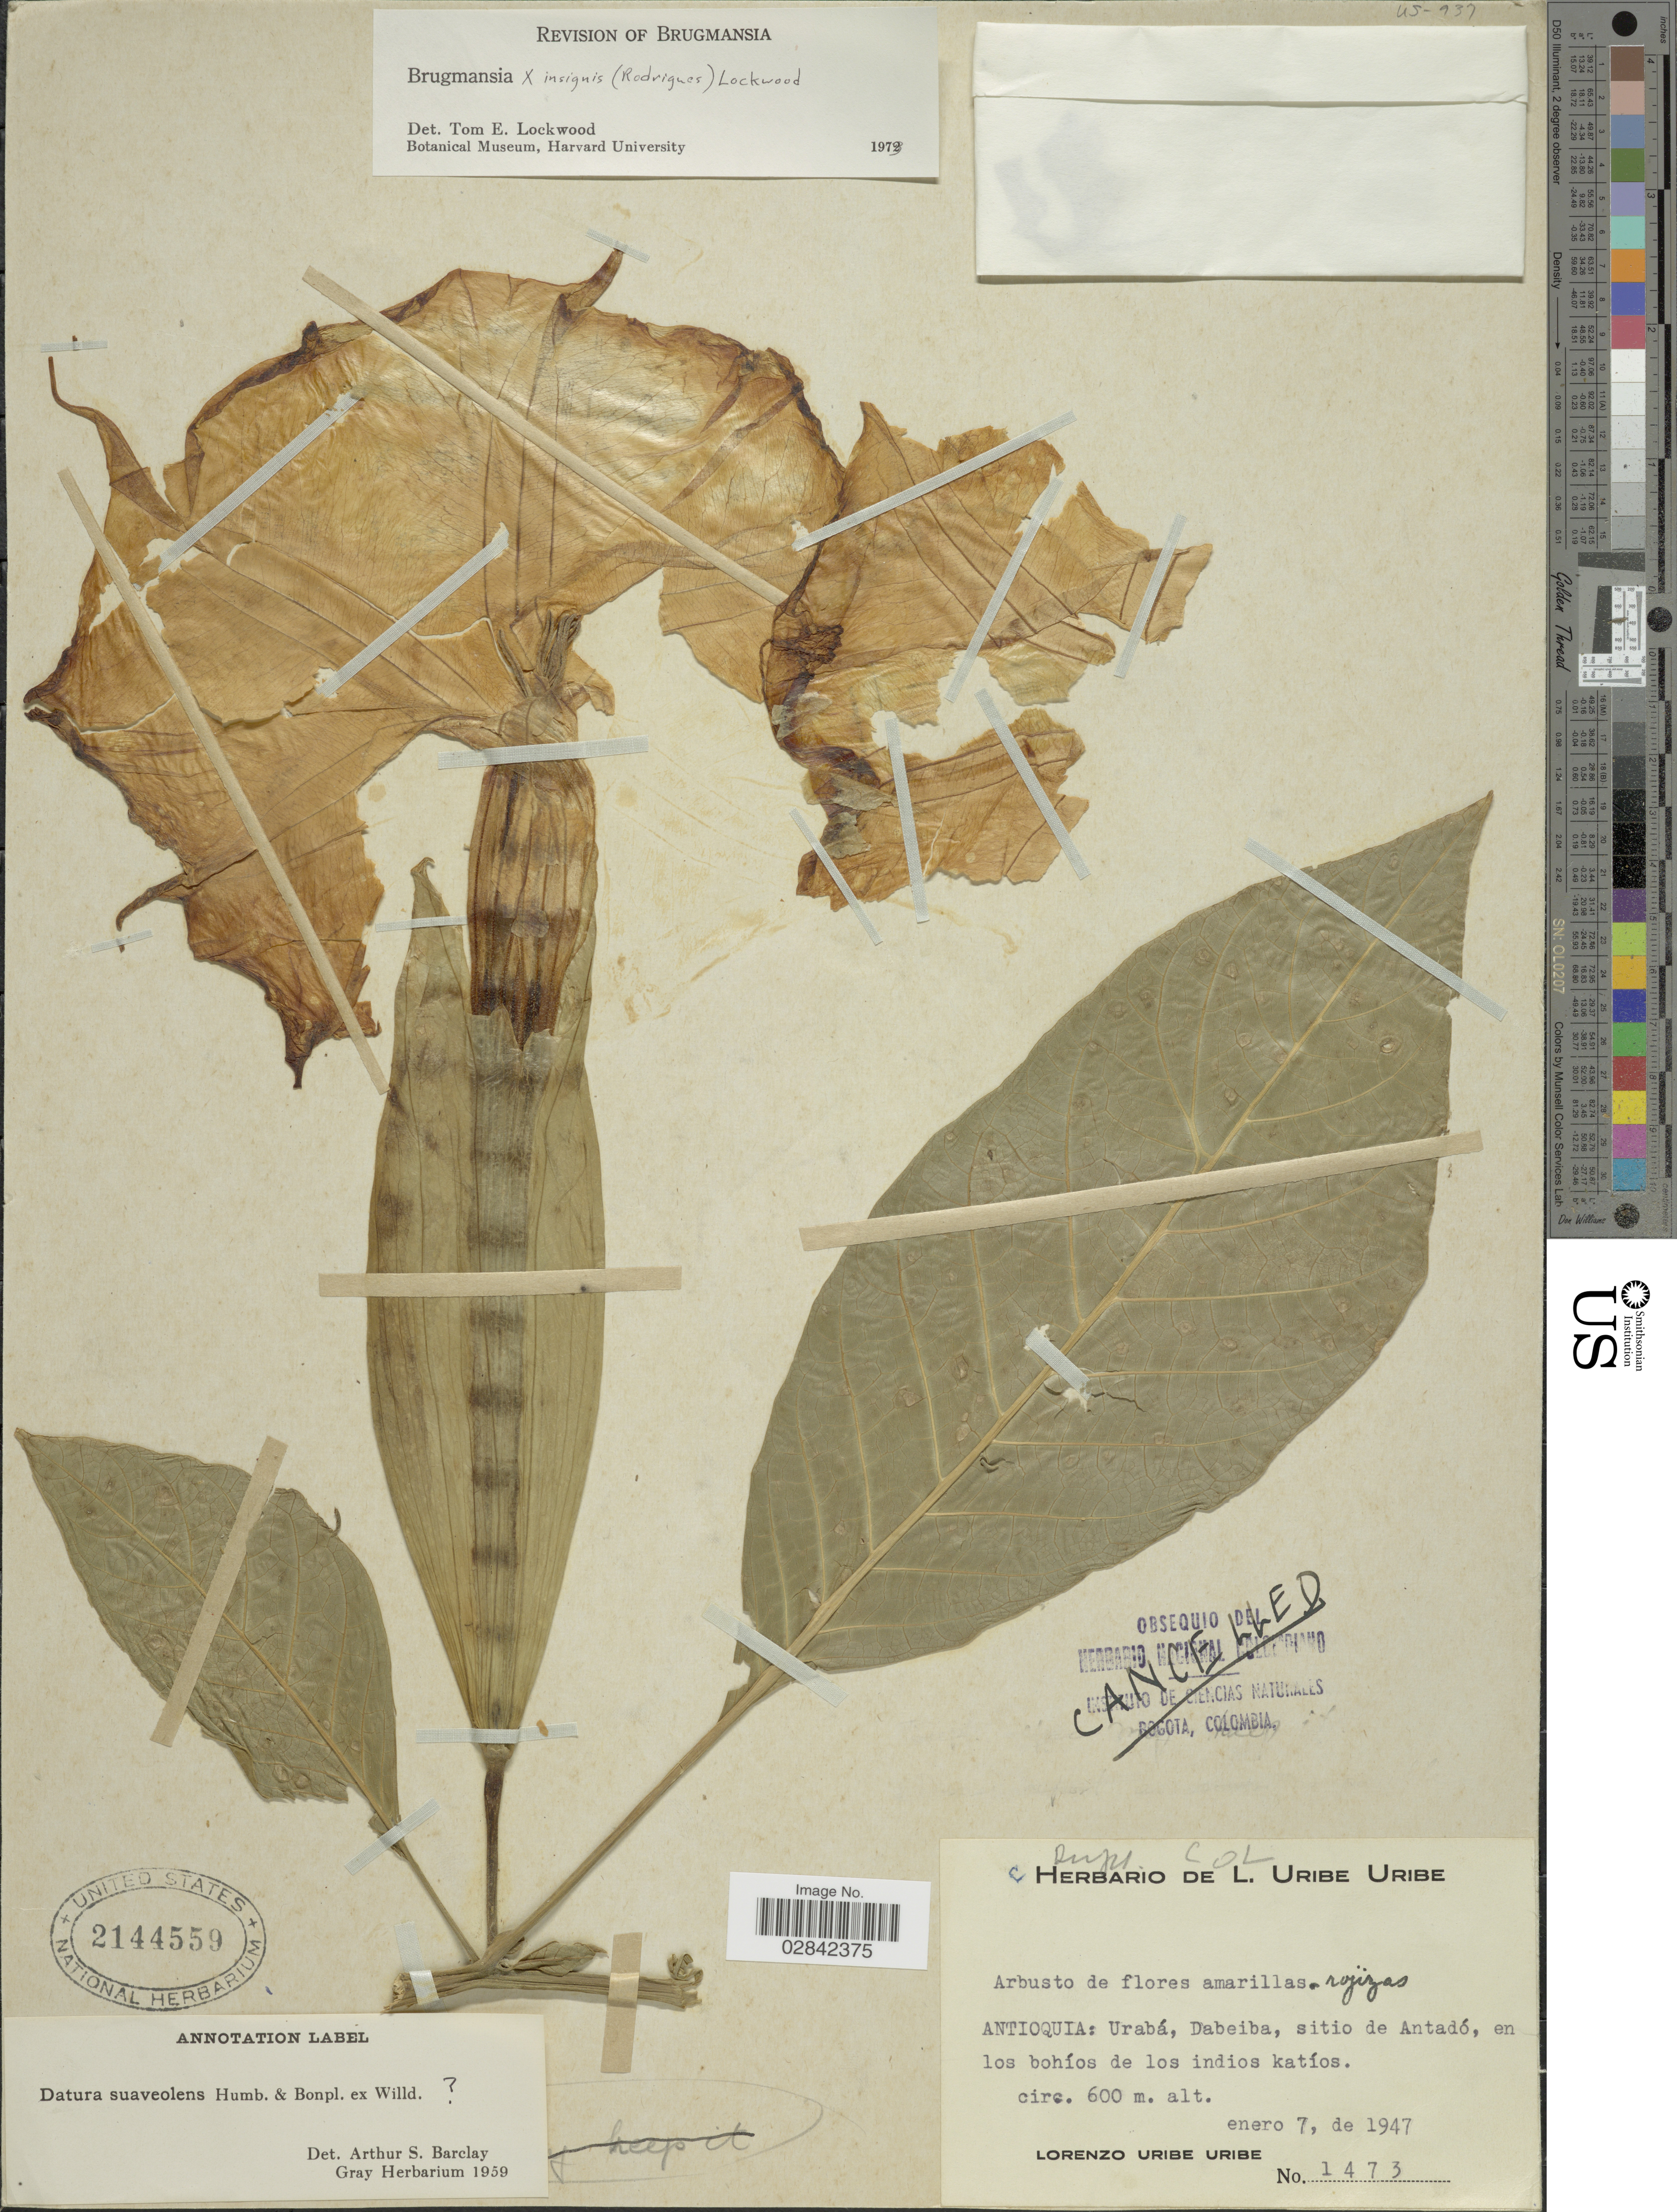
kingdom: Plantae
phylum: Tracheophyta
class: Magnoliopsida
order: Solanales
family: Solanaceae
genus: Brugmansia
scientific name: Brugmansia x insignis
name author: (Barb. Rodr.) Lockwood ex R.E. Schult.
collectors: L. Uribe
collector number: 1473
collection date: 1947-01-07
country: Colombia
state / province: Antioquia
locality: Antioquia: Urabá, Dabeiba, sitio de Antadó, en los bohíos de los indios katíos.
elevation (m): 600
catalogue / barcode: US 2144559